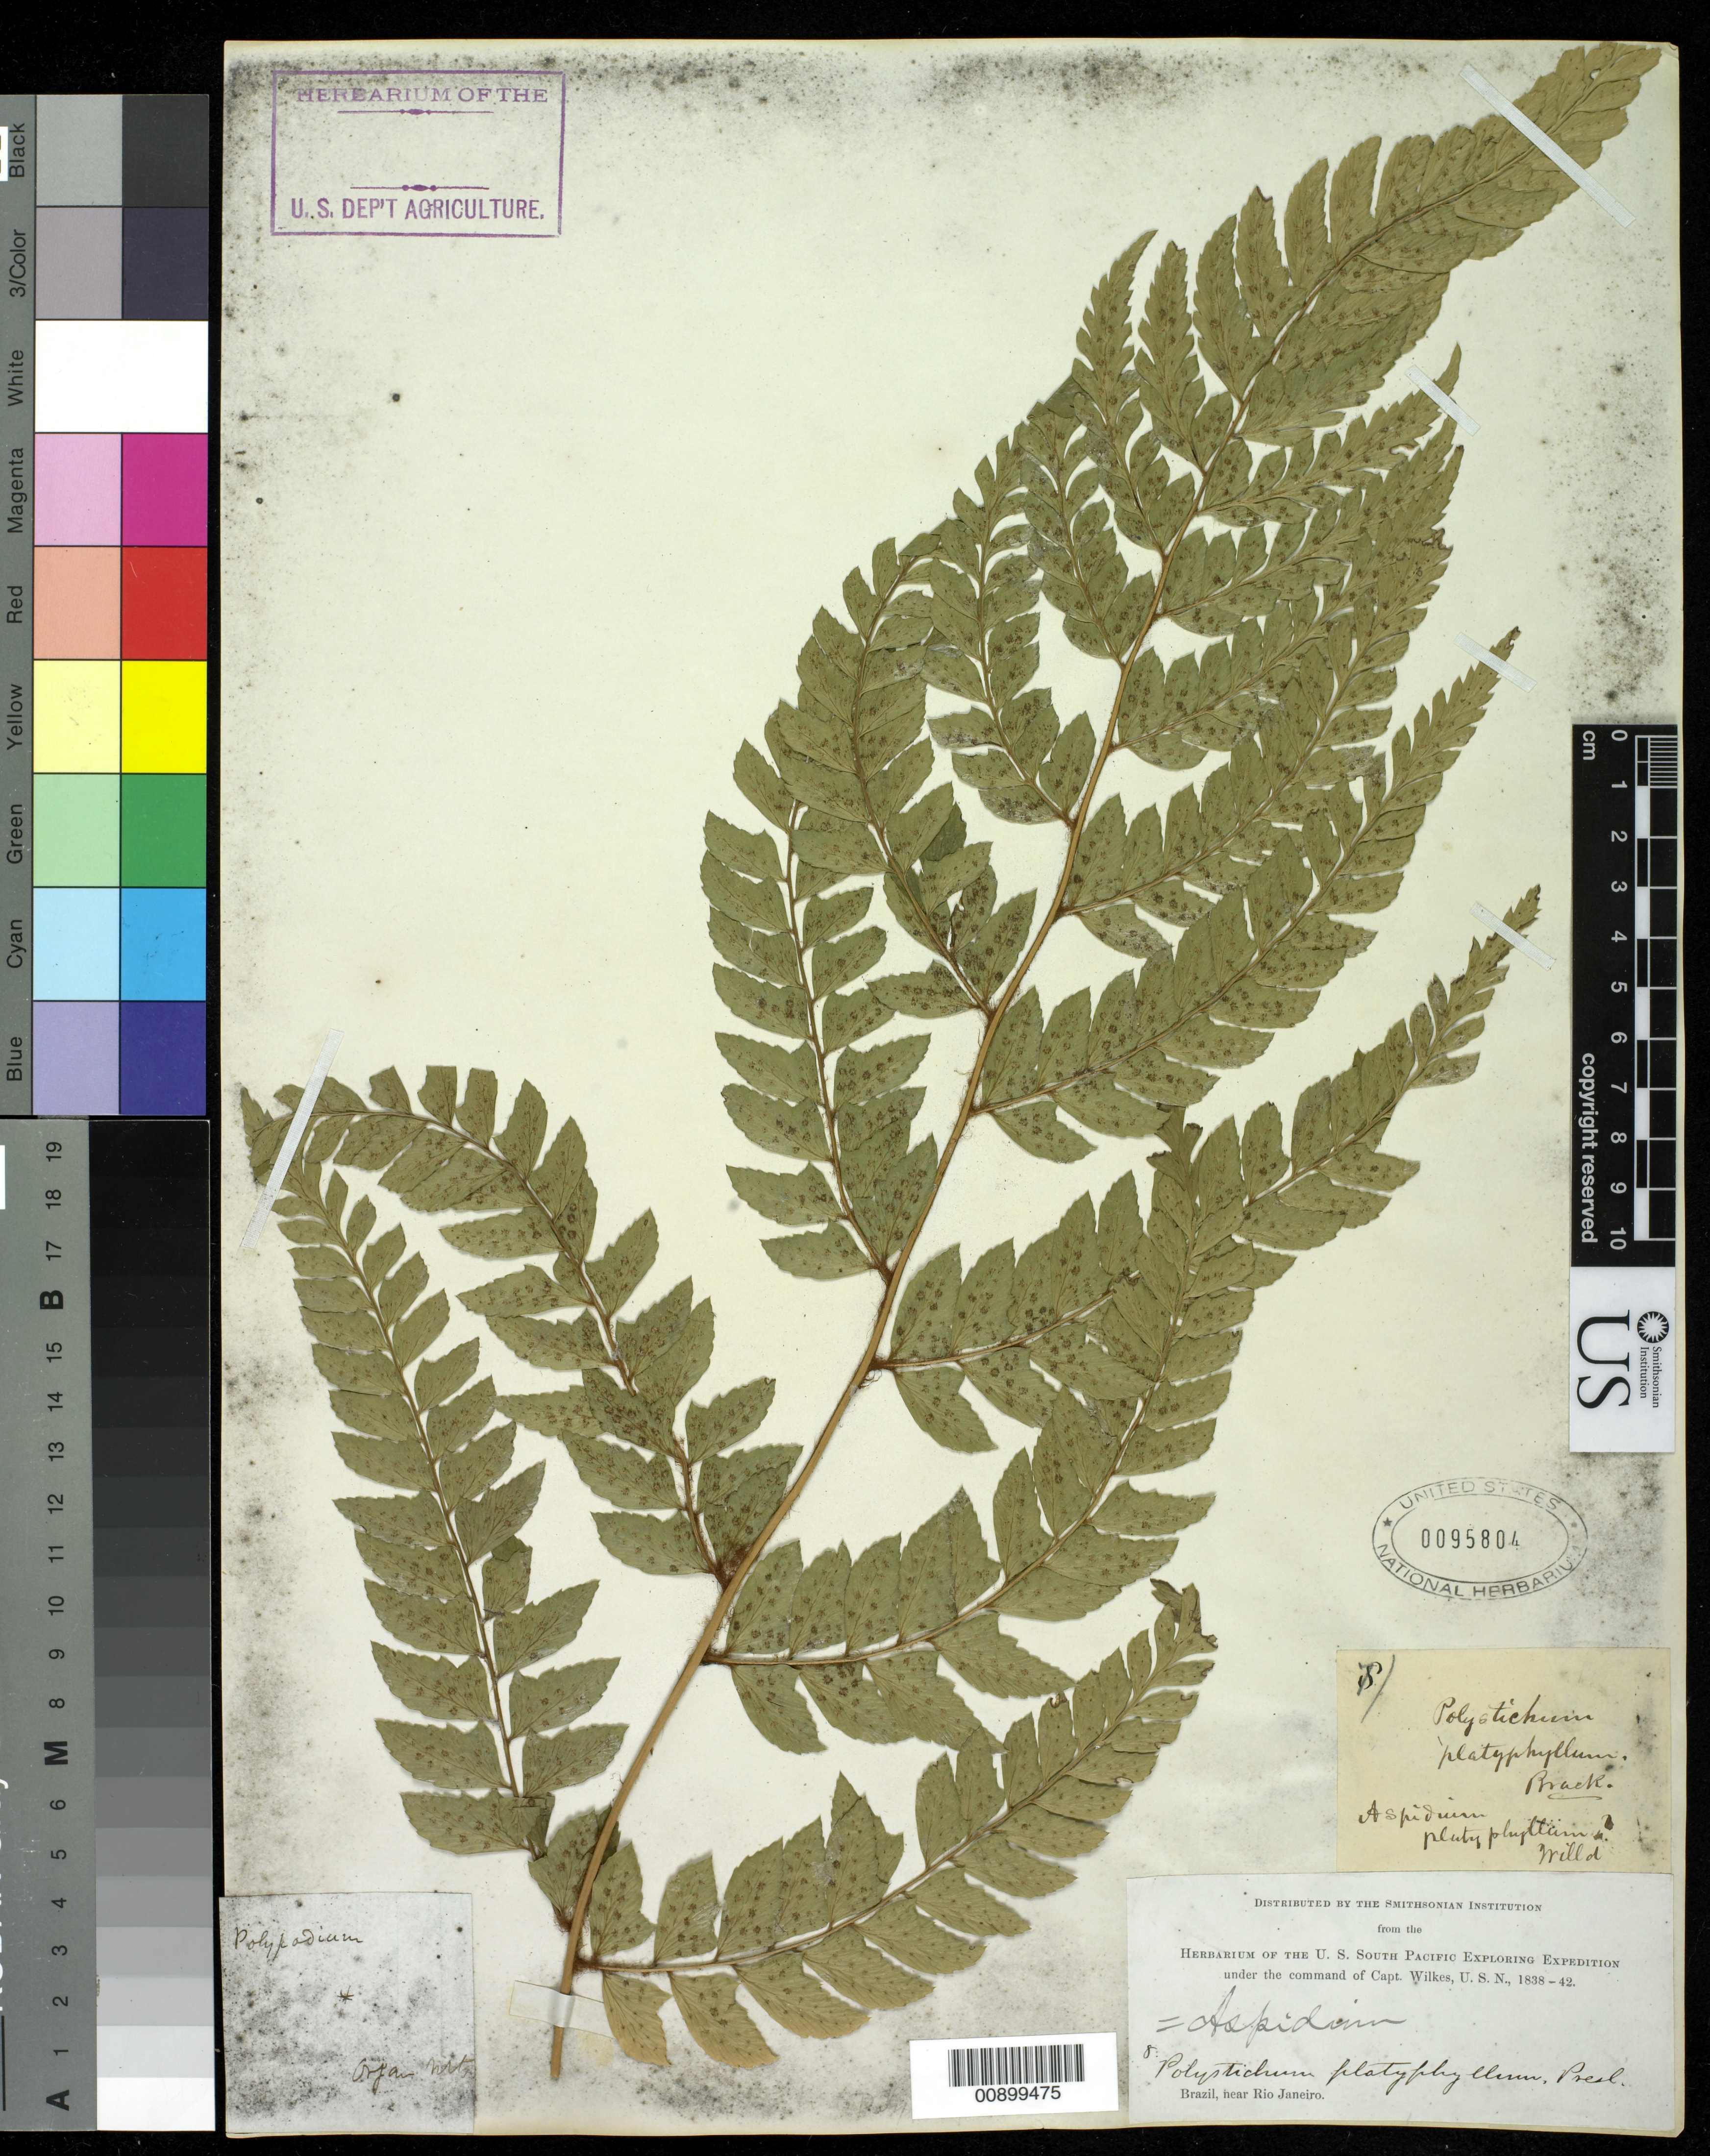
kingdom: Plantae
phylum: Tracheophyta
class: Polypodiopsida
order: Polypodiales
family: Dryopteridaceae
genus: Polystichum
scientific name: Polystichum platyphyllum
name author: (Willd.) C. Presl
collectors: Wilkes Explor. Exped.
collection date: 1838/1842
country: Brazil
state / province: Rio de Janeiro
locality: Organ Mountains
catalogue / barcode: US 95804